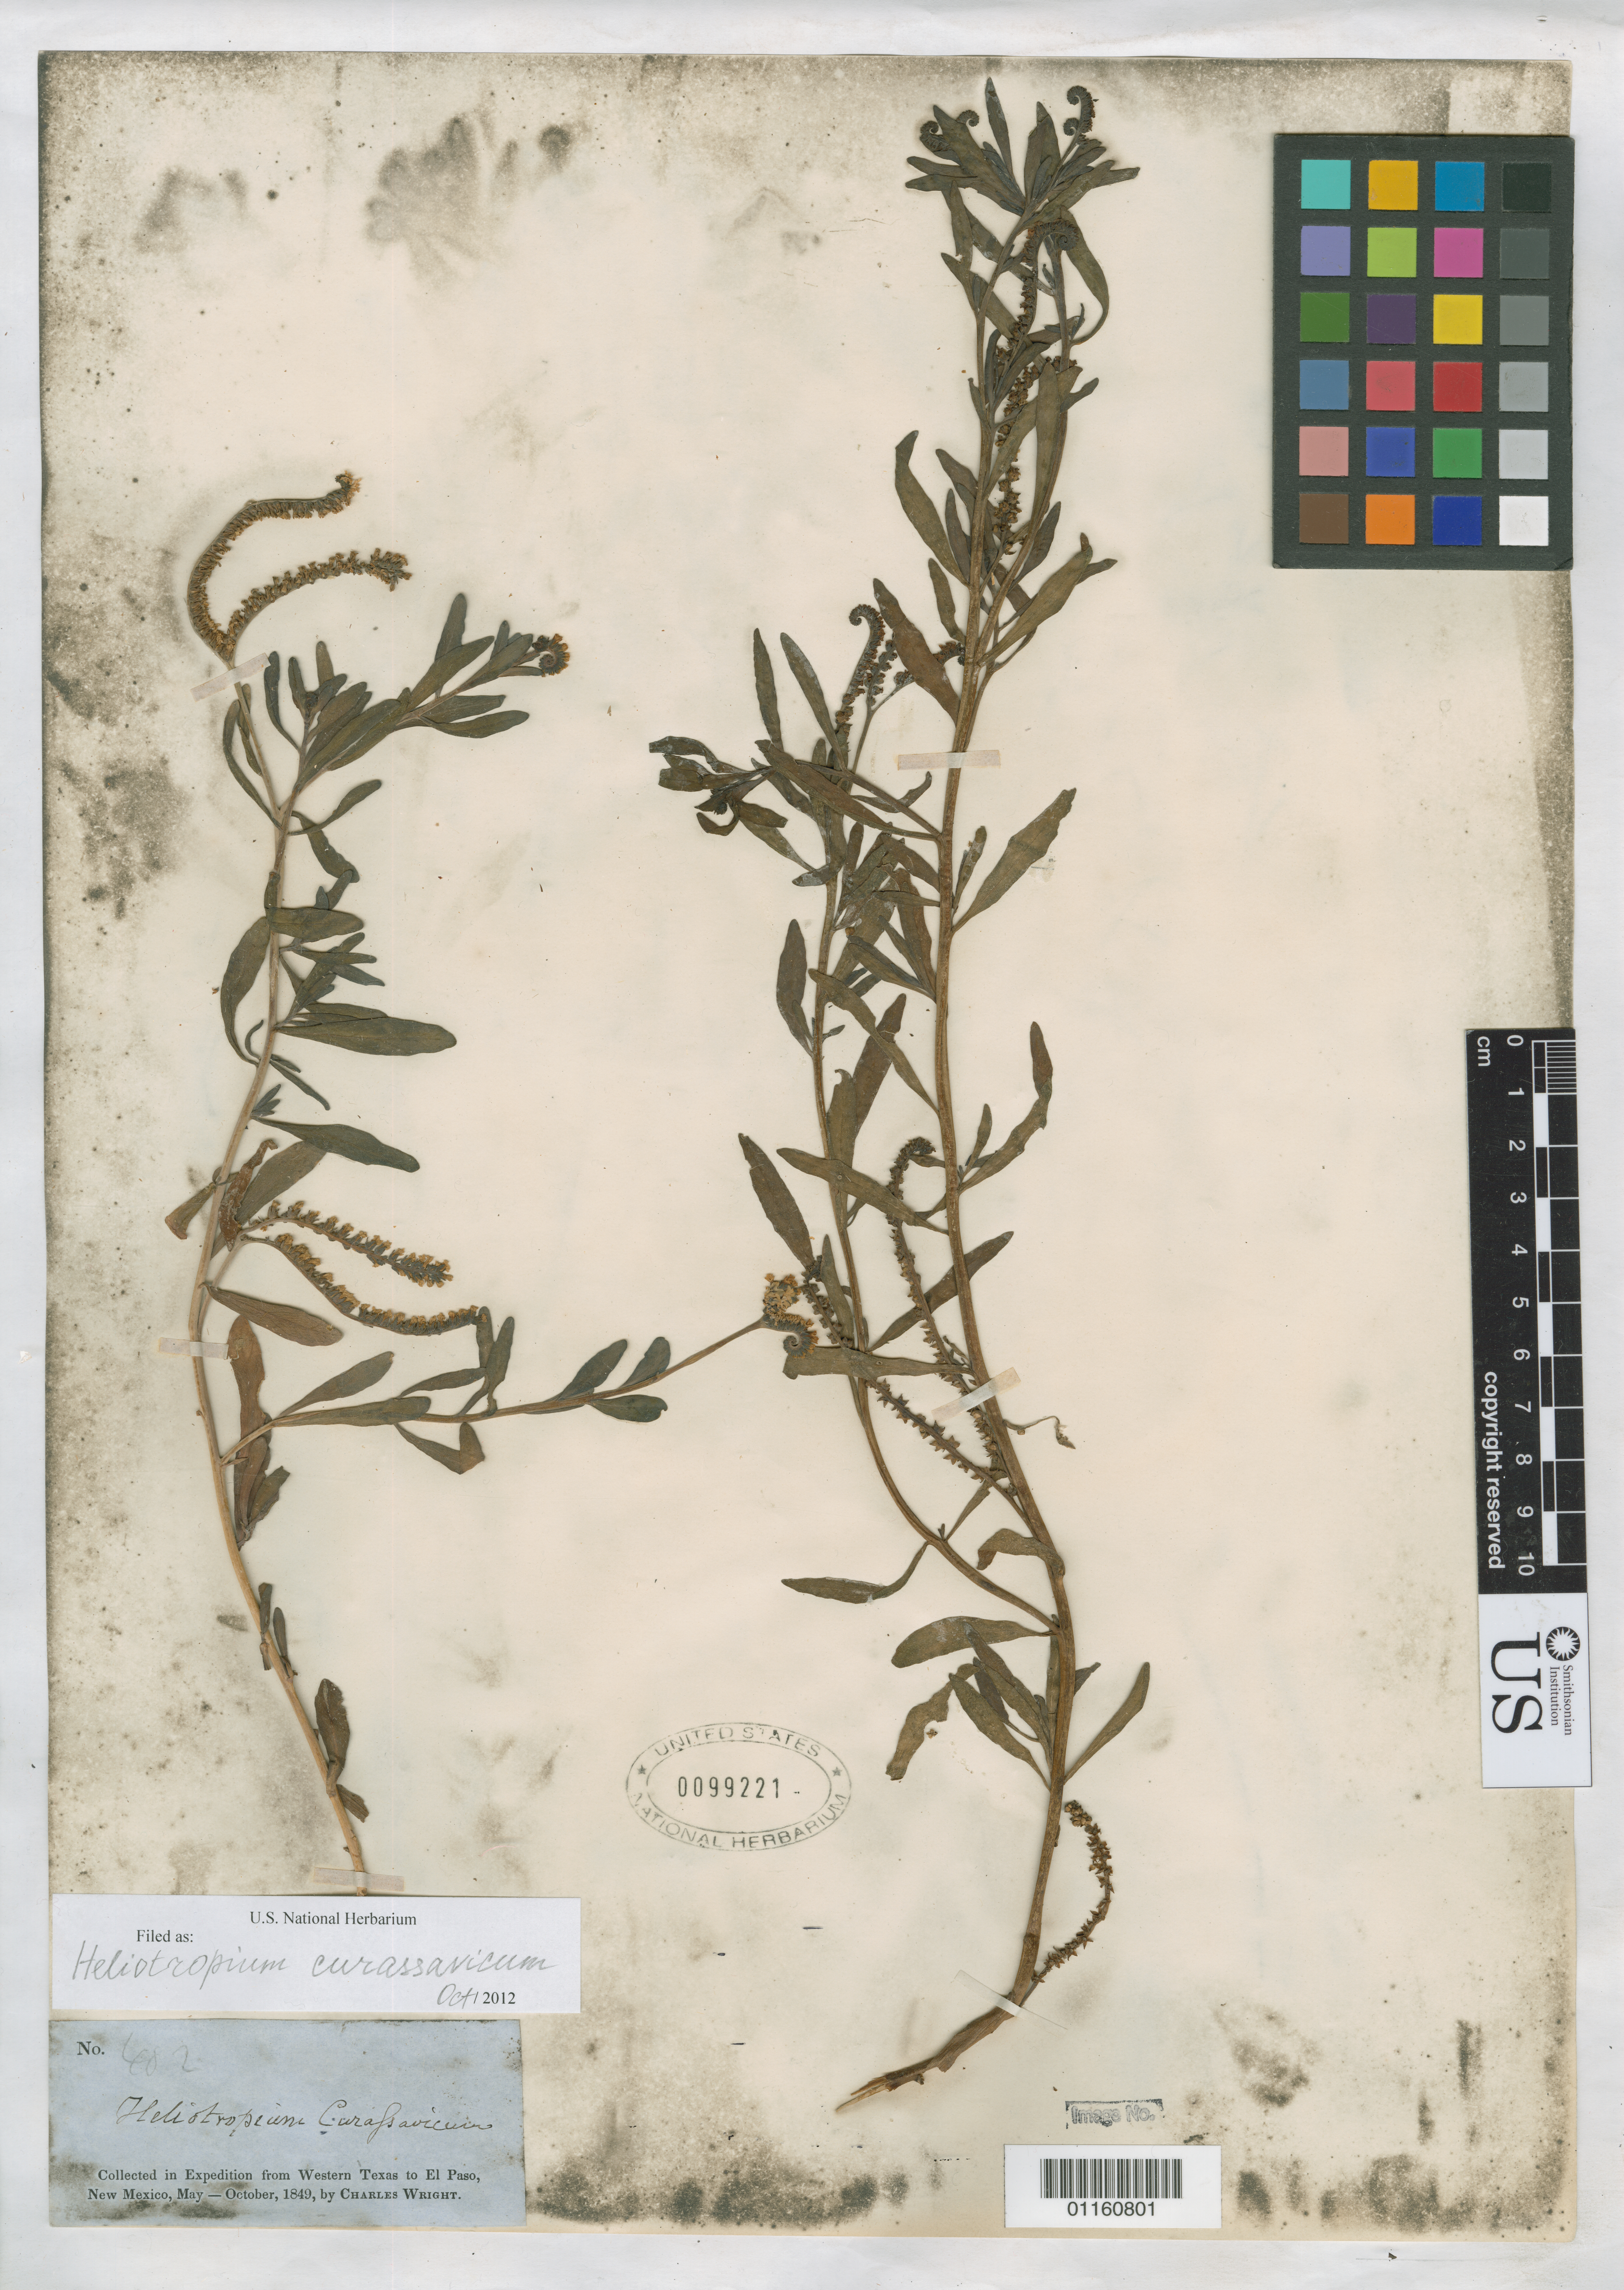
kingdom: Plantae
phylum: Tracheophyta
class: Magnoliopsida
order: Boraginales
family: Heliotropiaceae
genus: Heliotropium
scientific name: Heliotropium curassavicum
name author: L.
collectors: C. Wright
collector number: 482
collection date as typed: May 1849 to -- Oct 1849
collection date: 1849-05/1849-10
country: United States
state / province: Texas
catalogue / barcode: US 99221